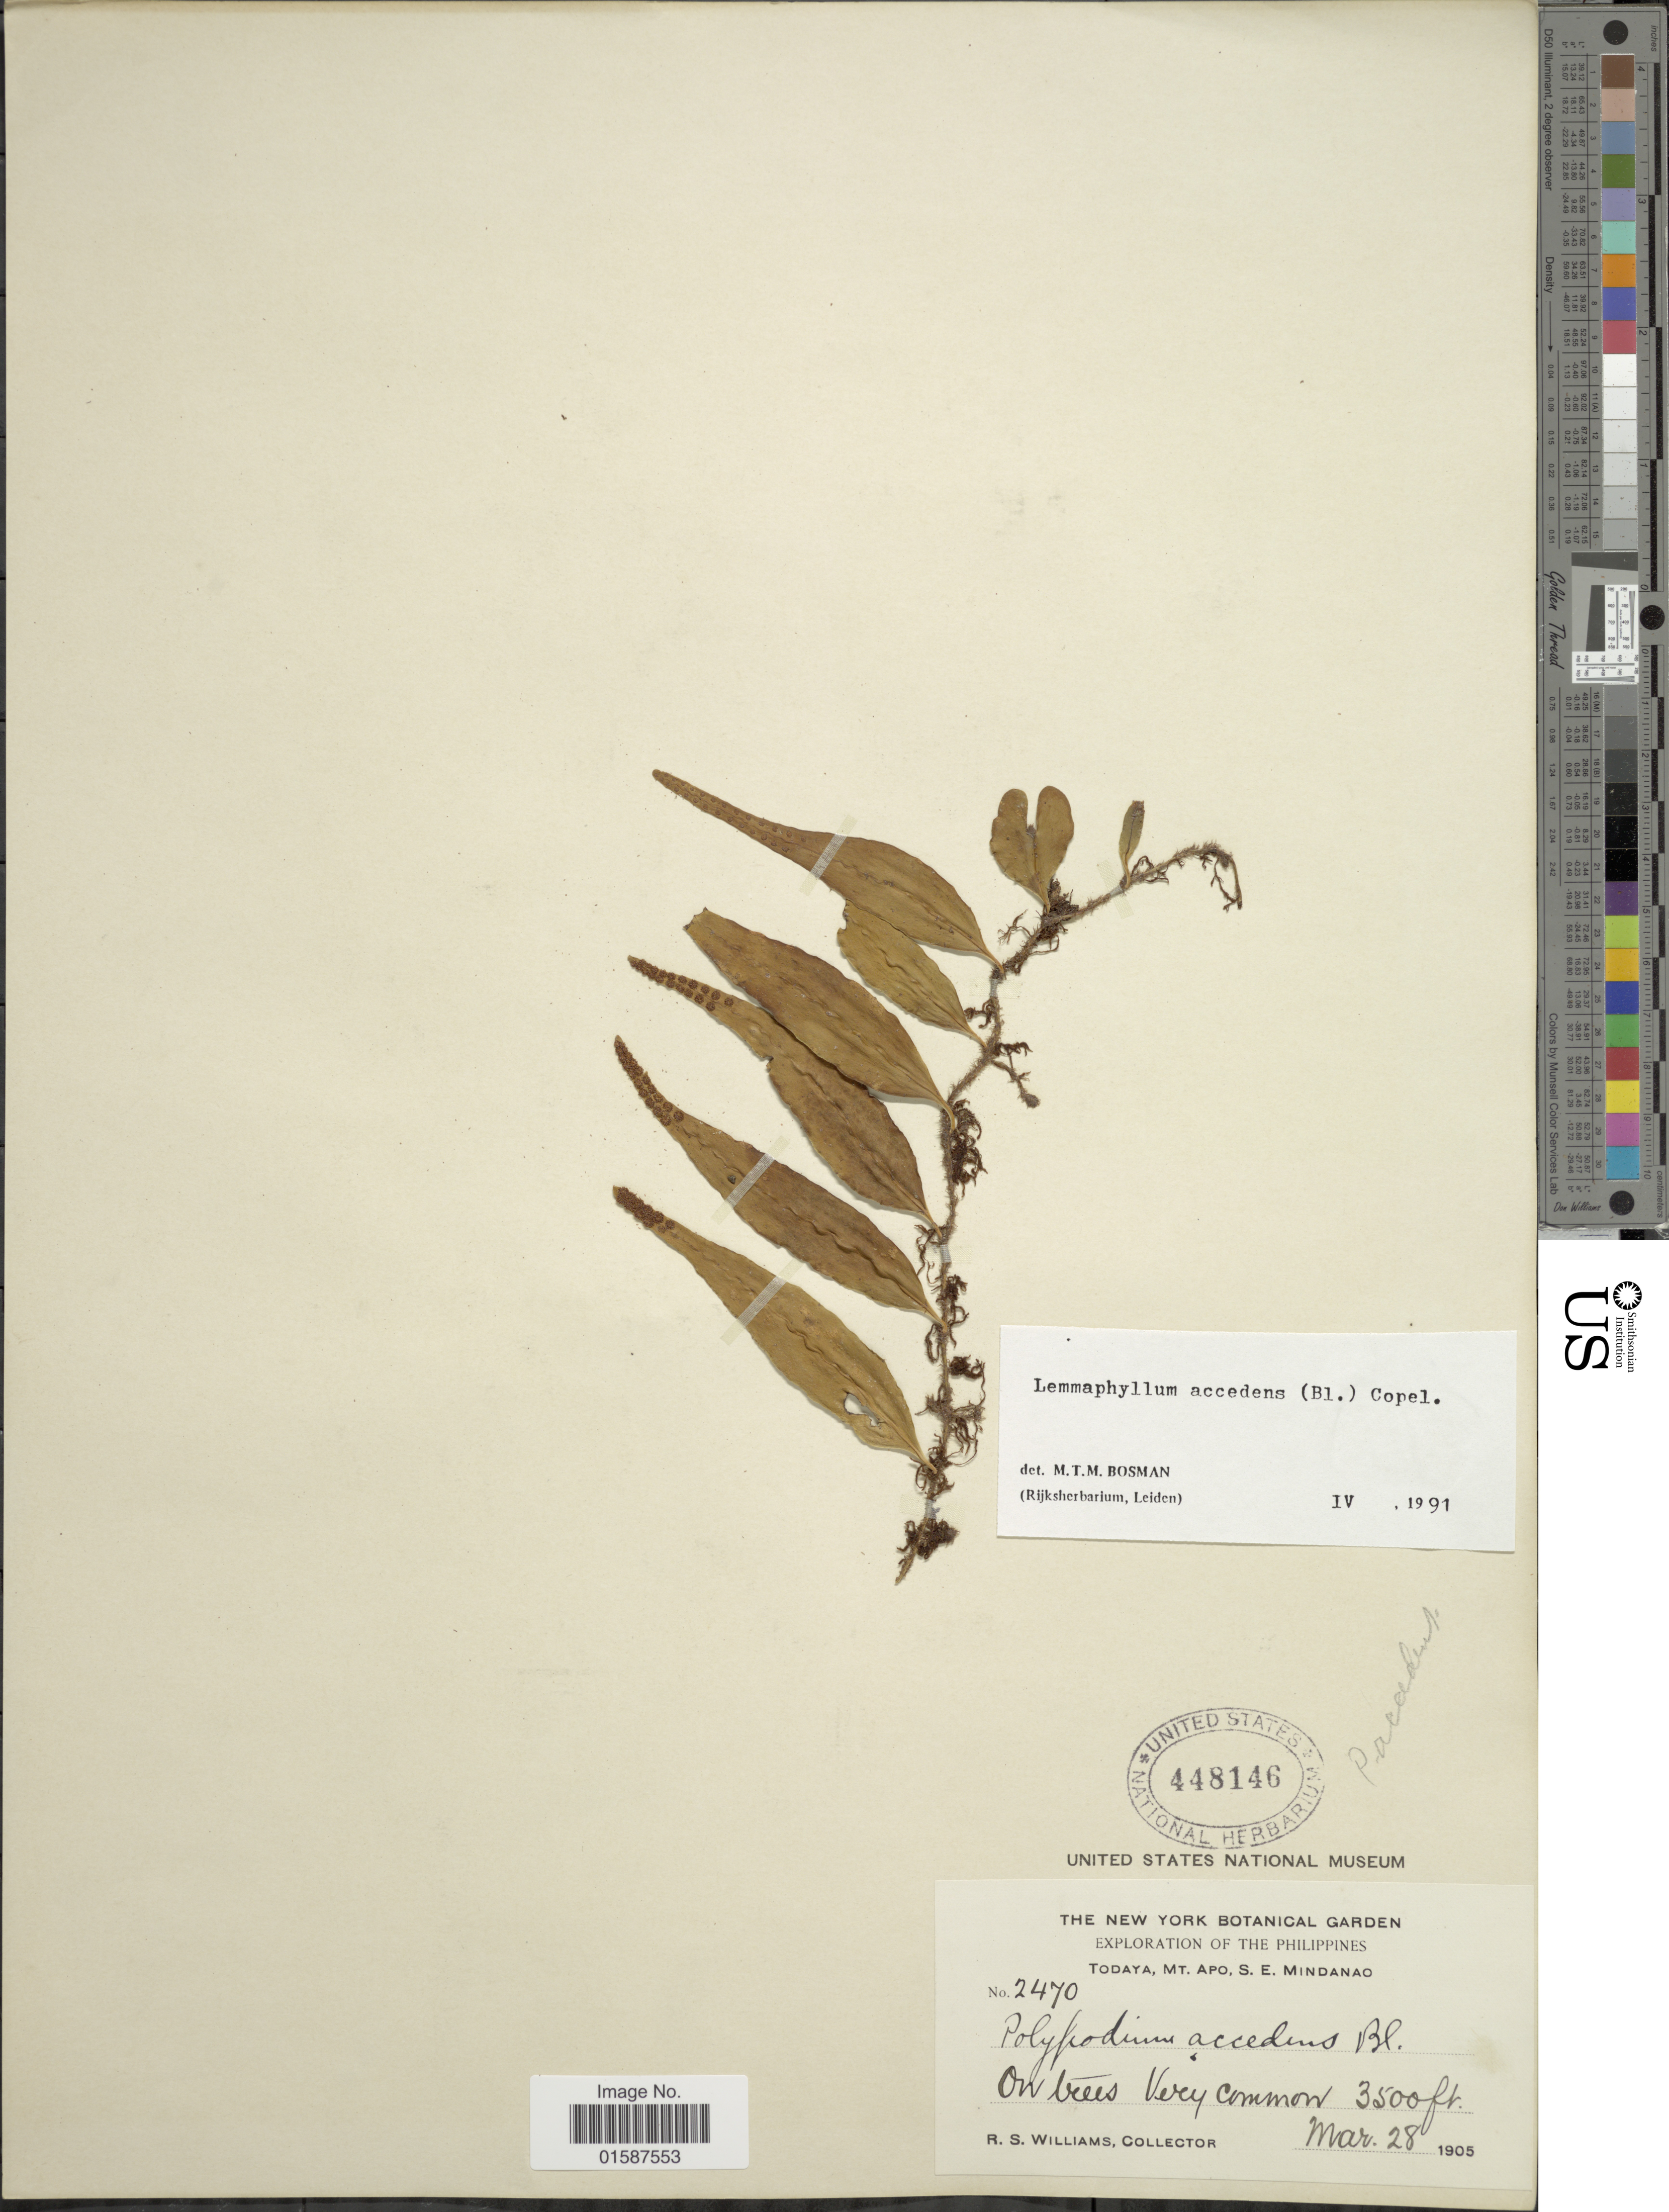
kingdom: Plantae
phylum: Tracheophyta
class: Polypodiopsida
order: Polypodiales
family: Polypodiaceae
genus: Lemmaphyllum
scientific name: Lemmaphyllum accedens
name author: (Blume) Donk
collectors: R. S. Williams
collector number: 2470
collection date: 1905-03-28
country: Philippines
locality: Todaya, Mt. Apo, S. E. Mindanao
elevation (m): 1067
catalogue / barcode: US 448146